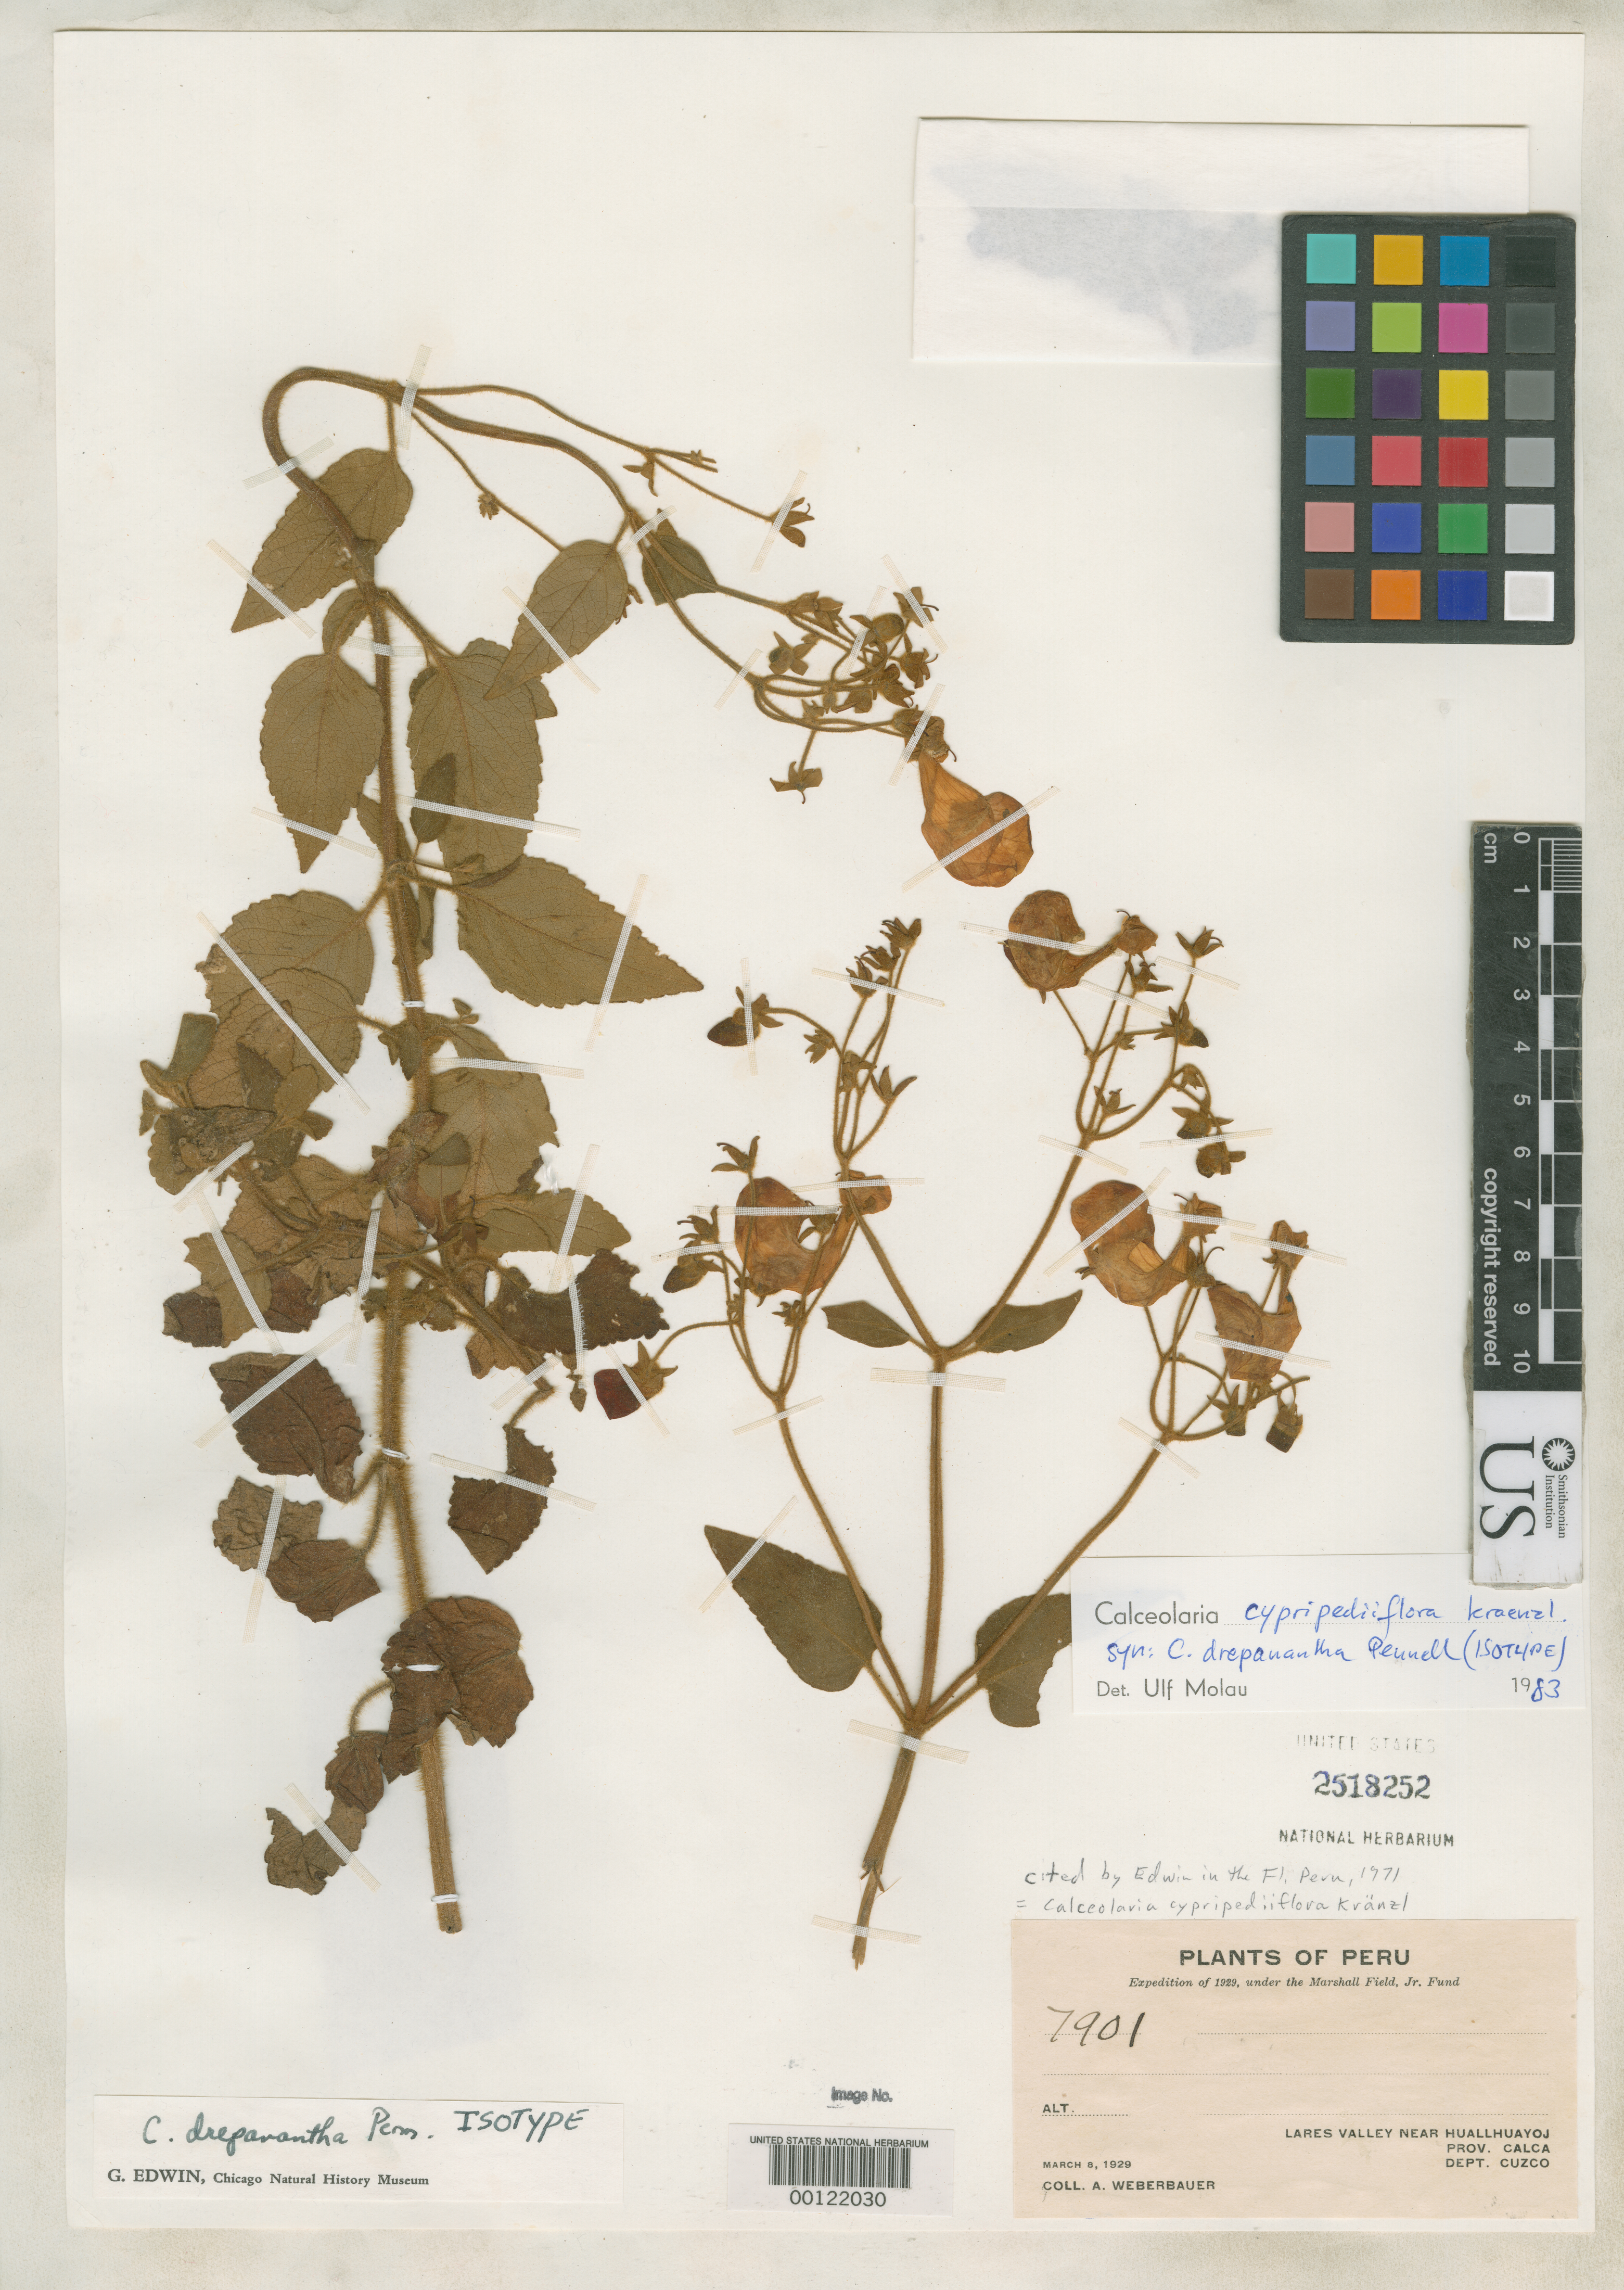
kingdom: Plantae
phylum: Tracheophyta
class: Magnoliopsida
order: Lamiales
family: Calceolariaceae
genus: Calceolaria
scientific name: Calceolaria drepanantha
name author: Pennell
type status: Isotype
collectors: A. Weberbauer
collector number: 7901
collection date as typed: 08 Mar 1929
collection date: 1929-03-08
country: Peru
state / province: Cusco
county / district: Calca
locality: Lares Valley near Huallhuayca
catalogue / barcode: US 2518252